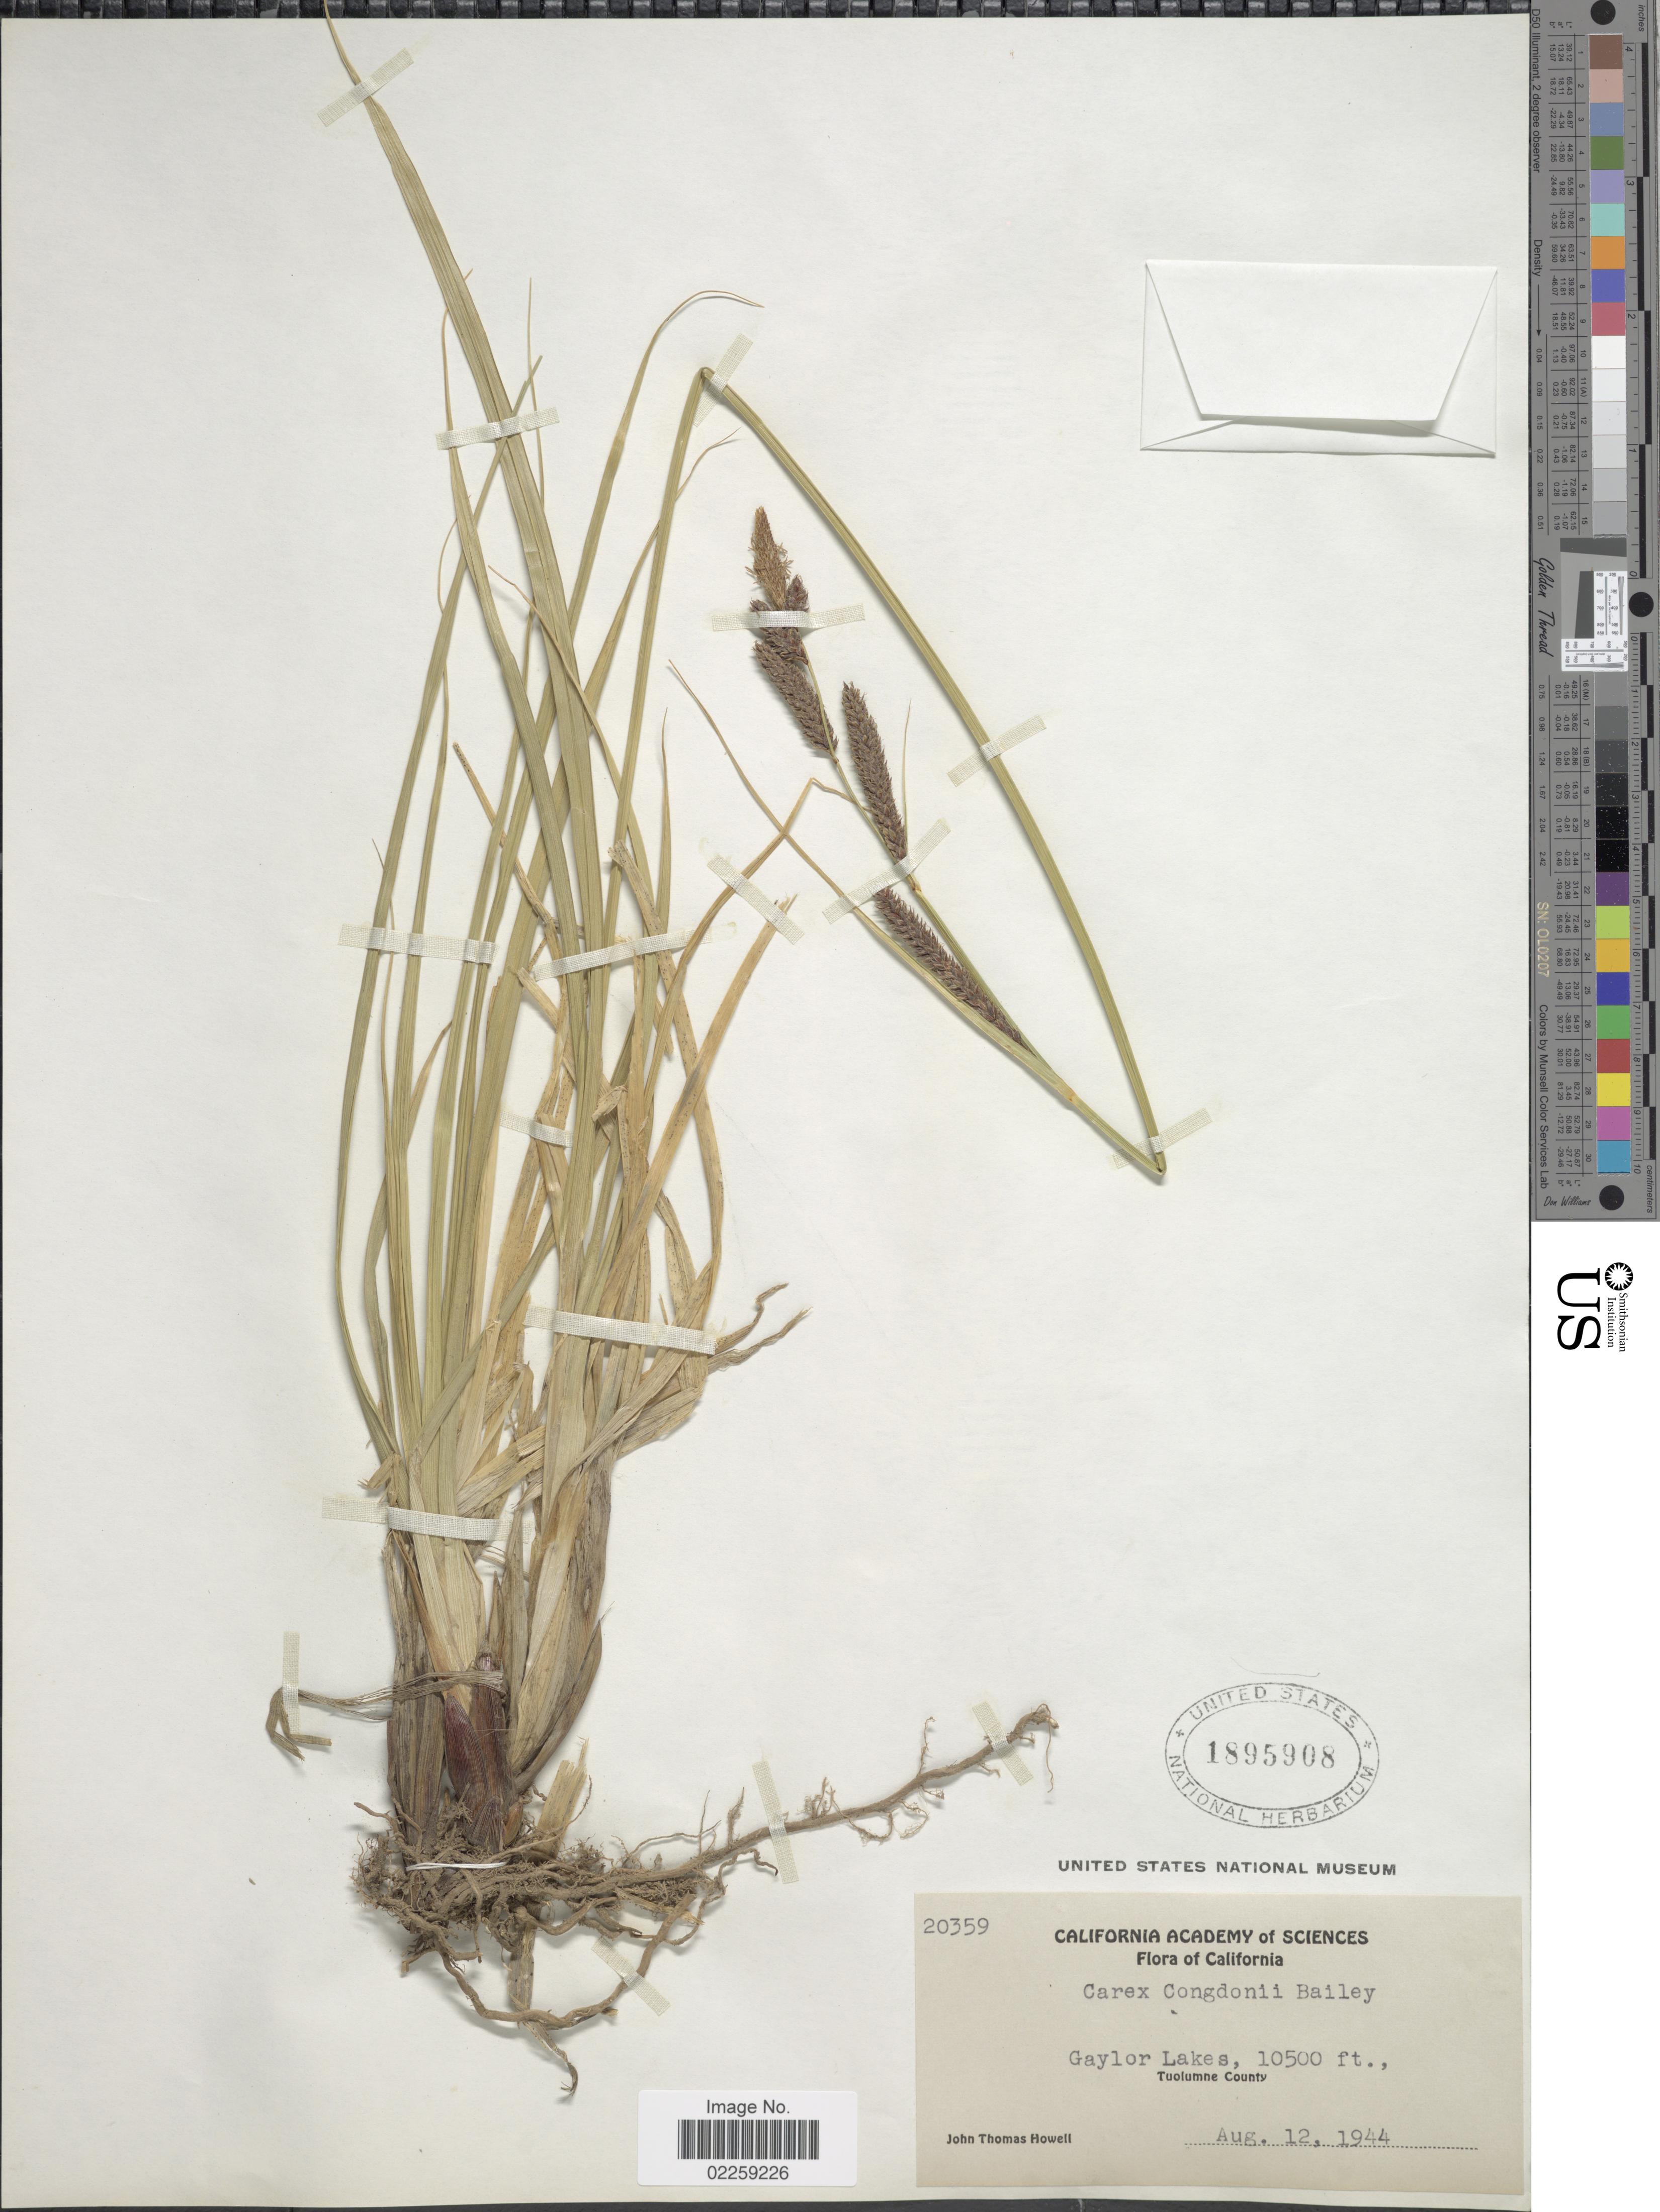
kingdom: Plantae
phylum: Tracheophyta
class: Liliopsida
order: Poales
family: Cyperaceae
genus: Carex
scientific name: Carex congdonii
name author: L.H. Bailey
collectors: J. T. Howell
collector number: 20359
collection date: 1944-08-12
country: United States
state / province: California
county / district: Tuolumne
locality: Gaylor Lakes, Tuolumne County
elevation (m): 3200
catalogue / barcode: US 1895908